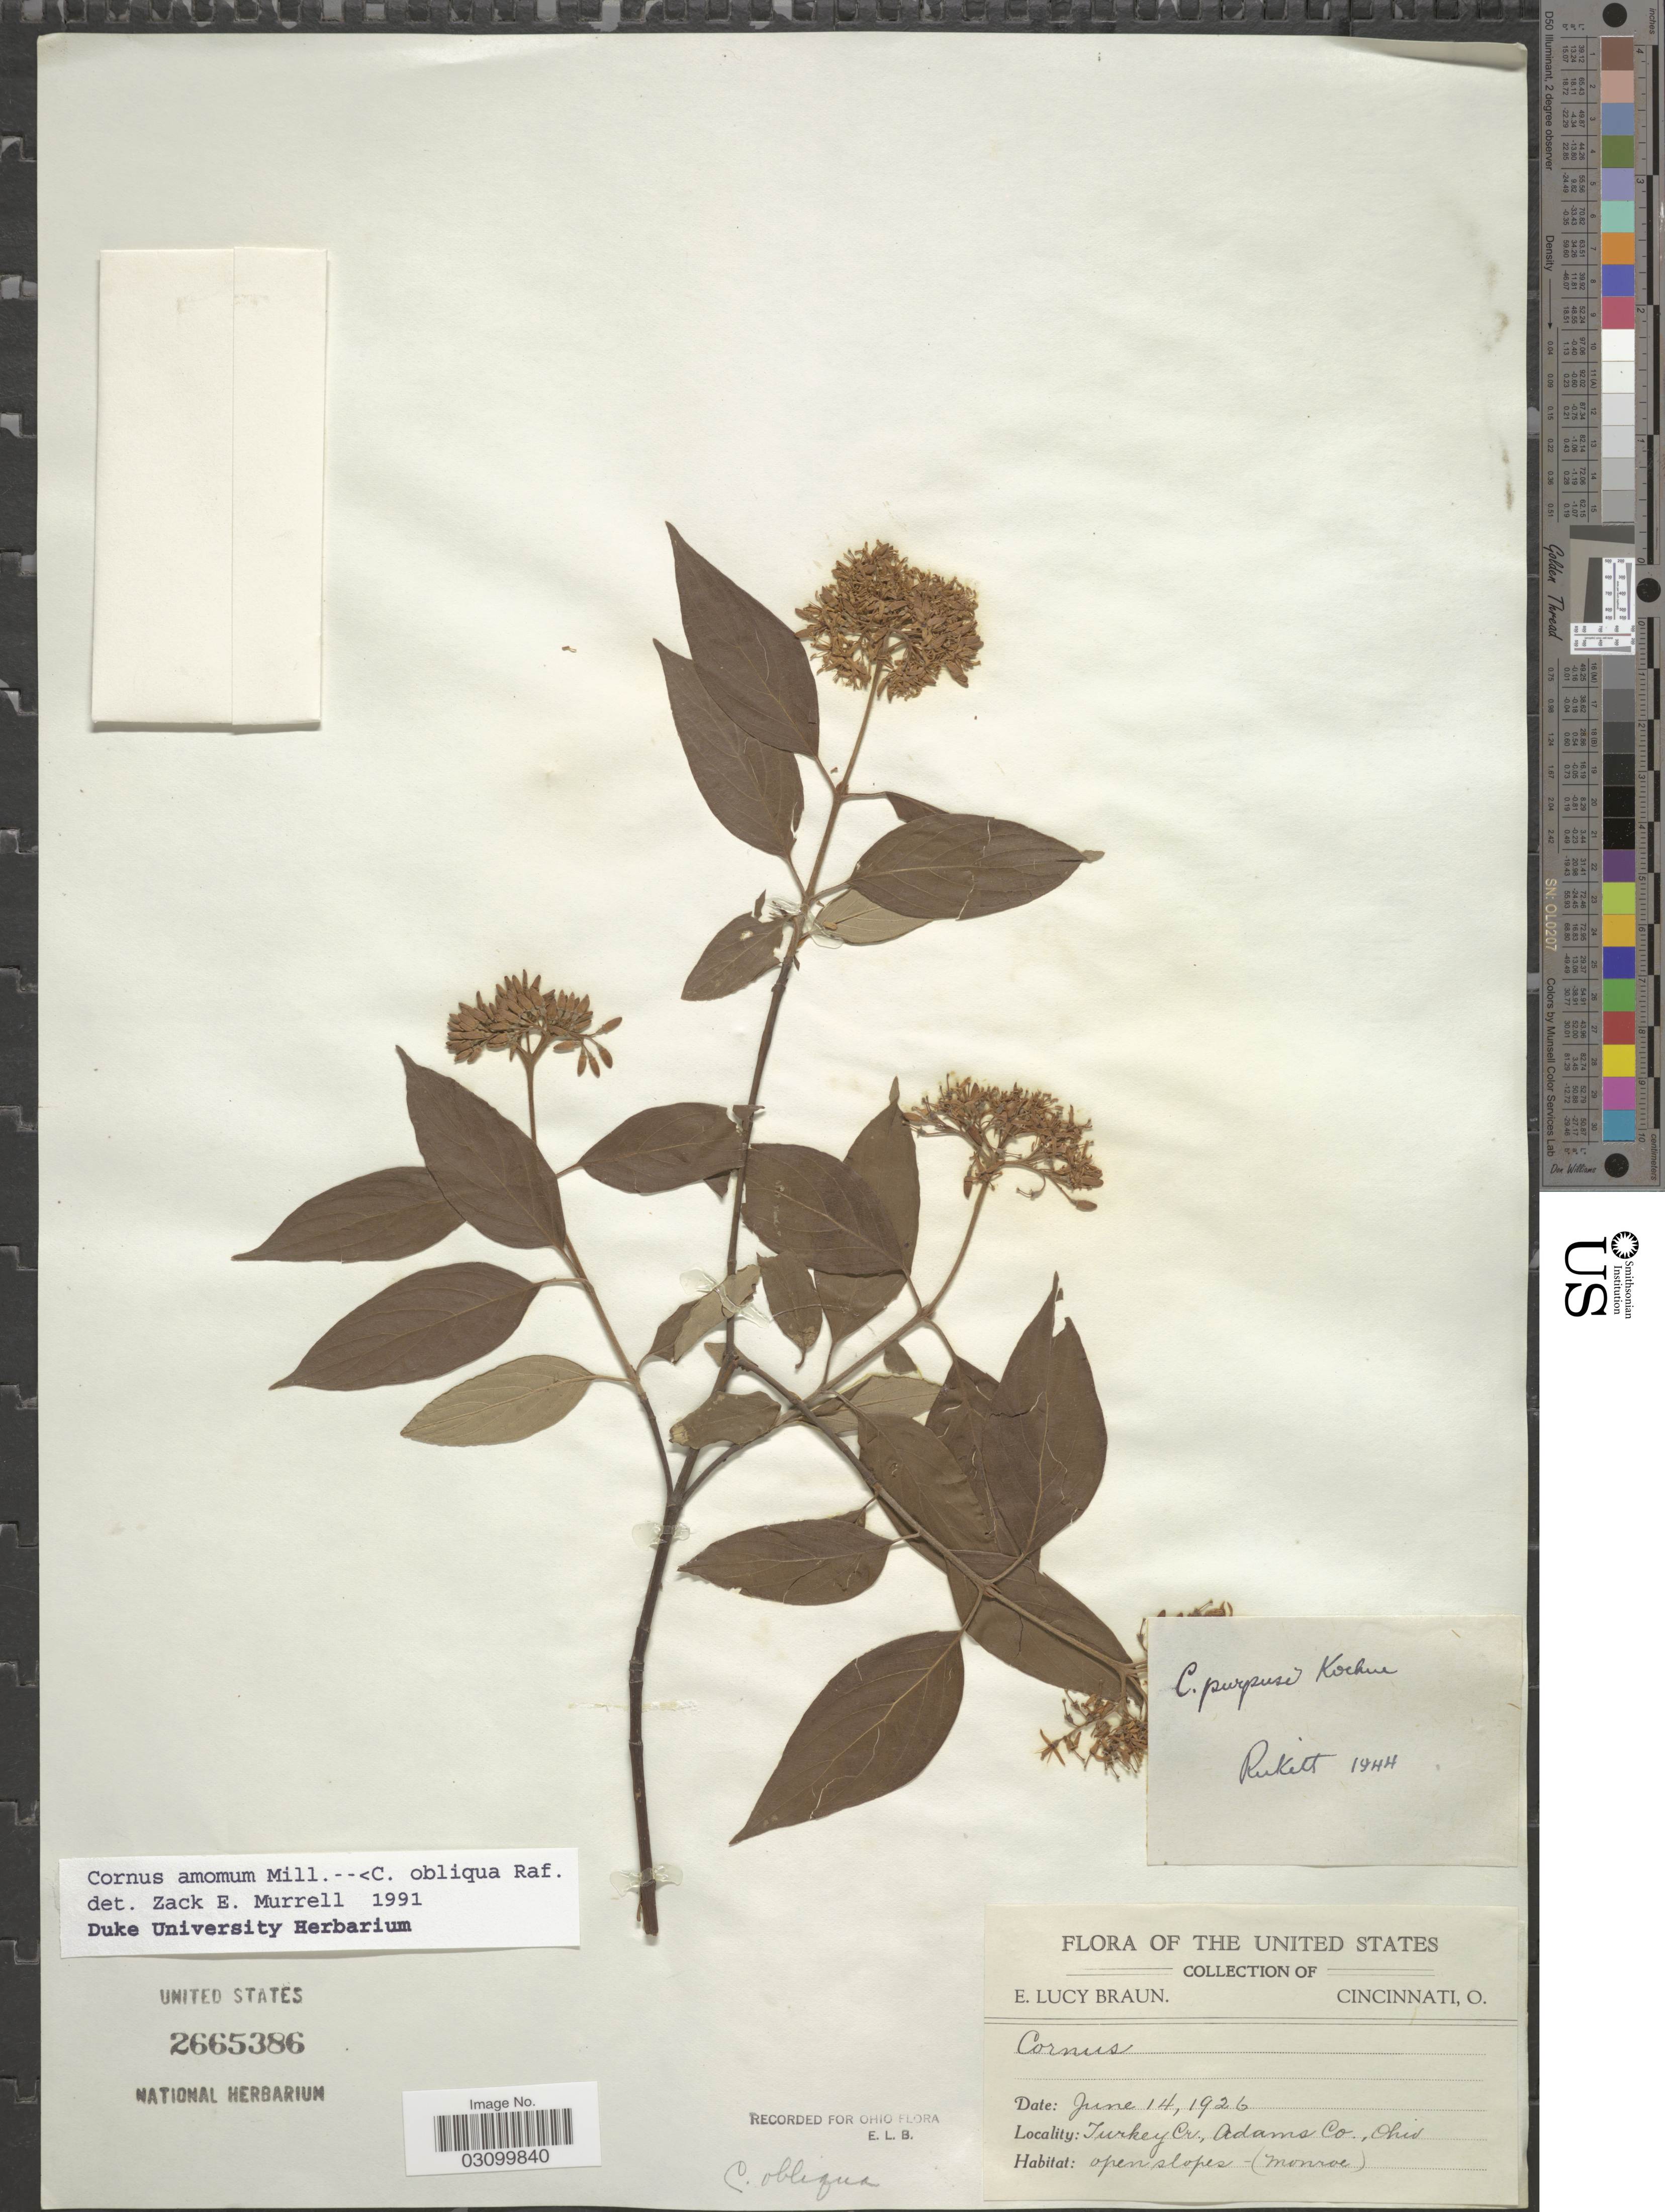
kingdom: Plantae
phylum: Tracheophyta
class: Magnoliopsida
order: Cornales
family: Cornaceae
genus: Cornus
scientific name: Cornus obliqua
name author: Raf.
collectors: E. L. Braun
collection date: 1926-06-14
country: United States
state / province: Ohio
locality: Turkey Cr., Adams Co. open slopes -(Monroe).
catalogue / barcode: US 2665386